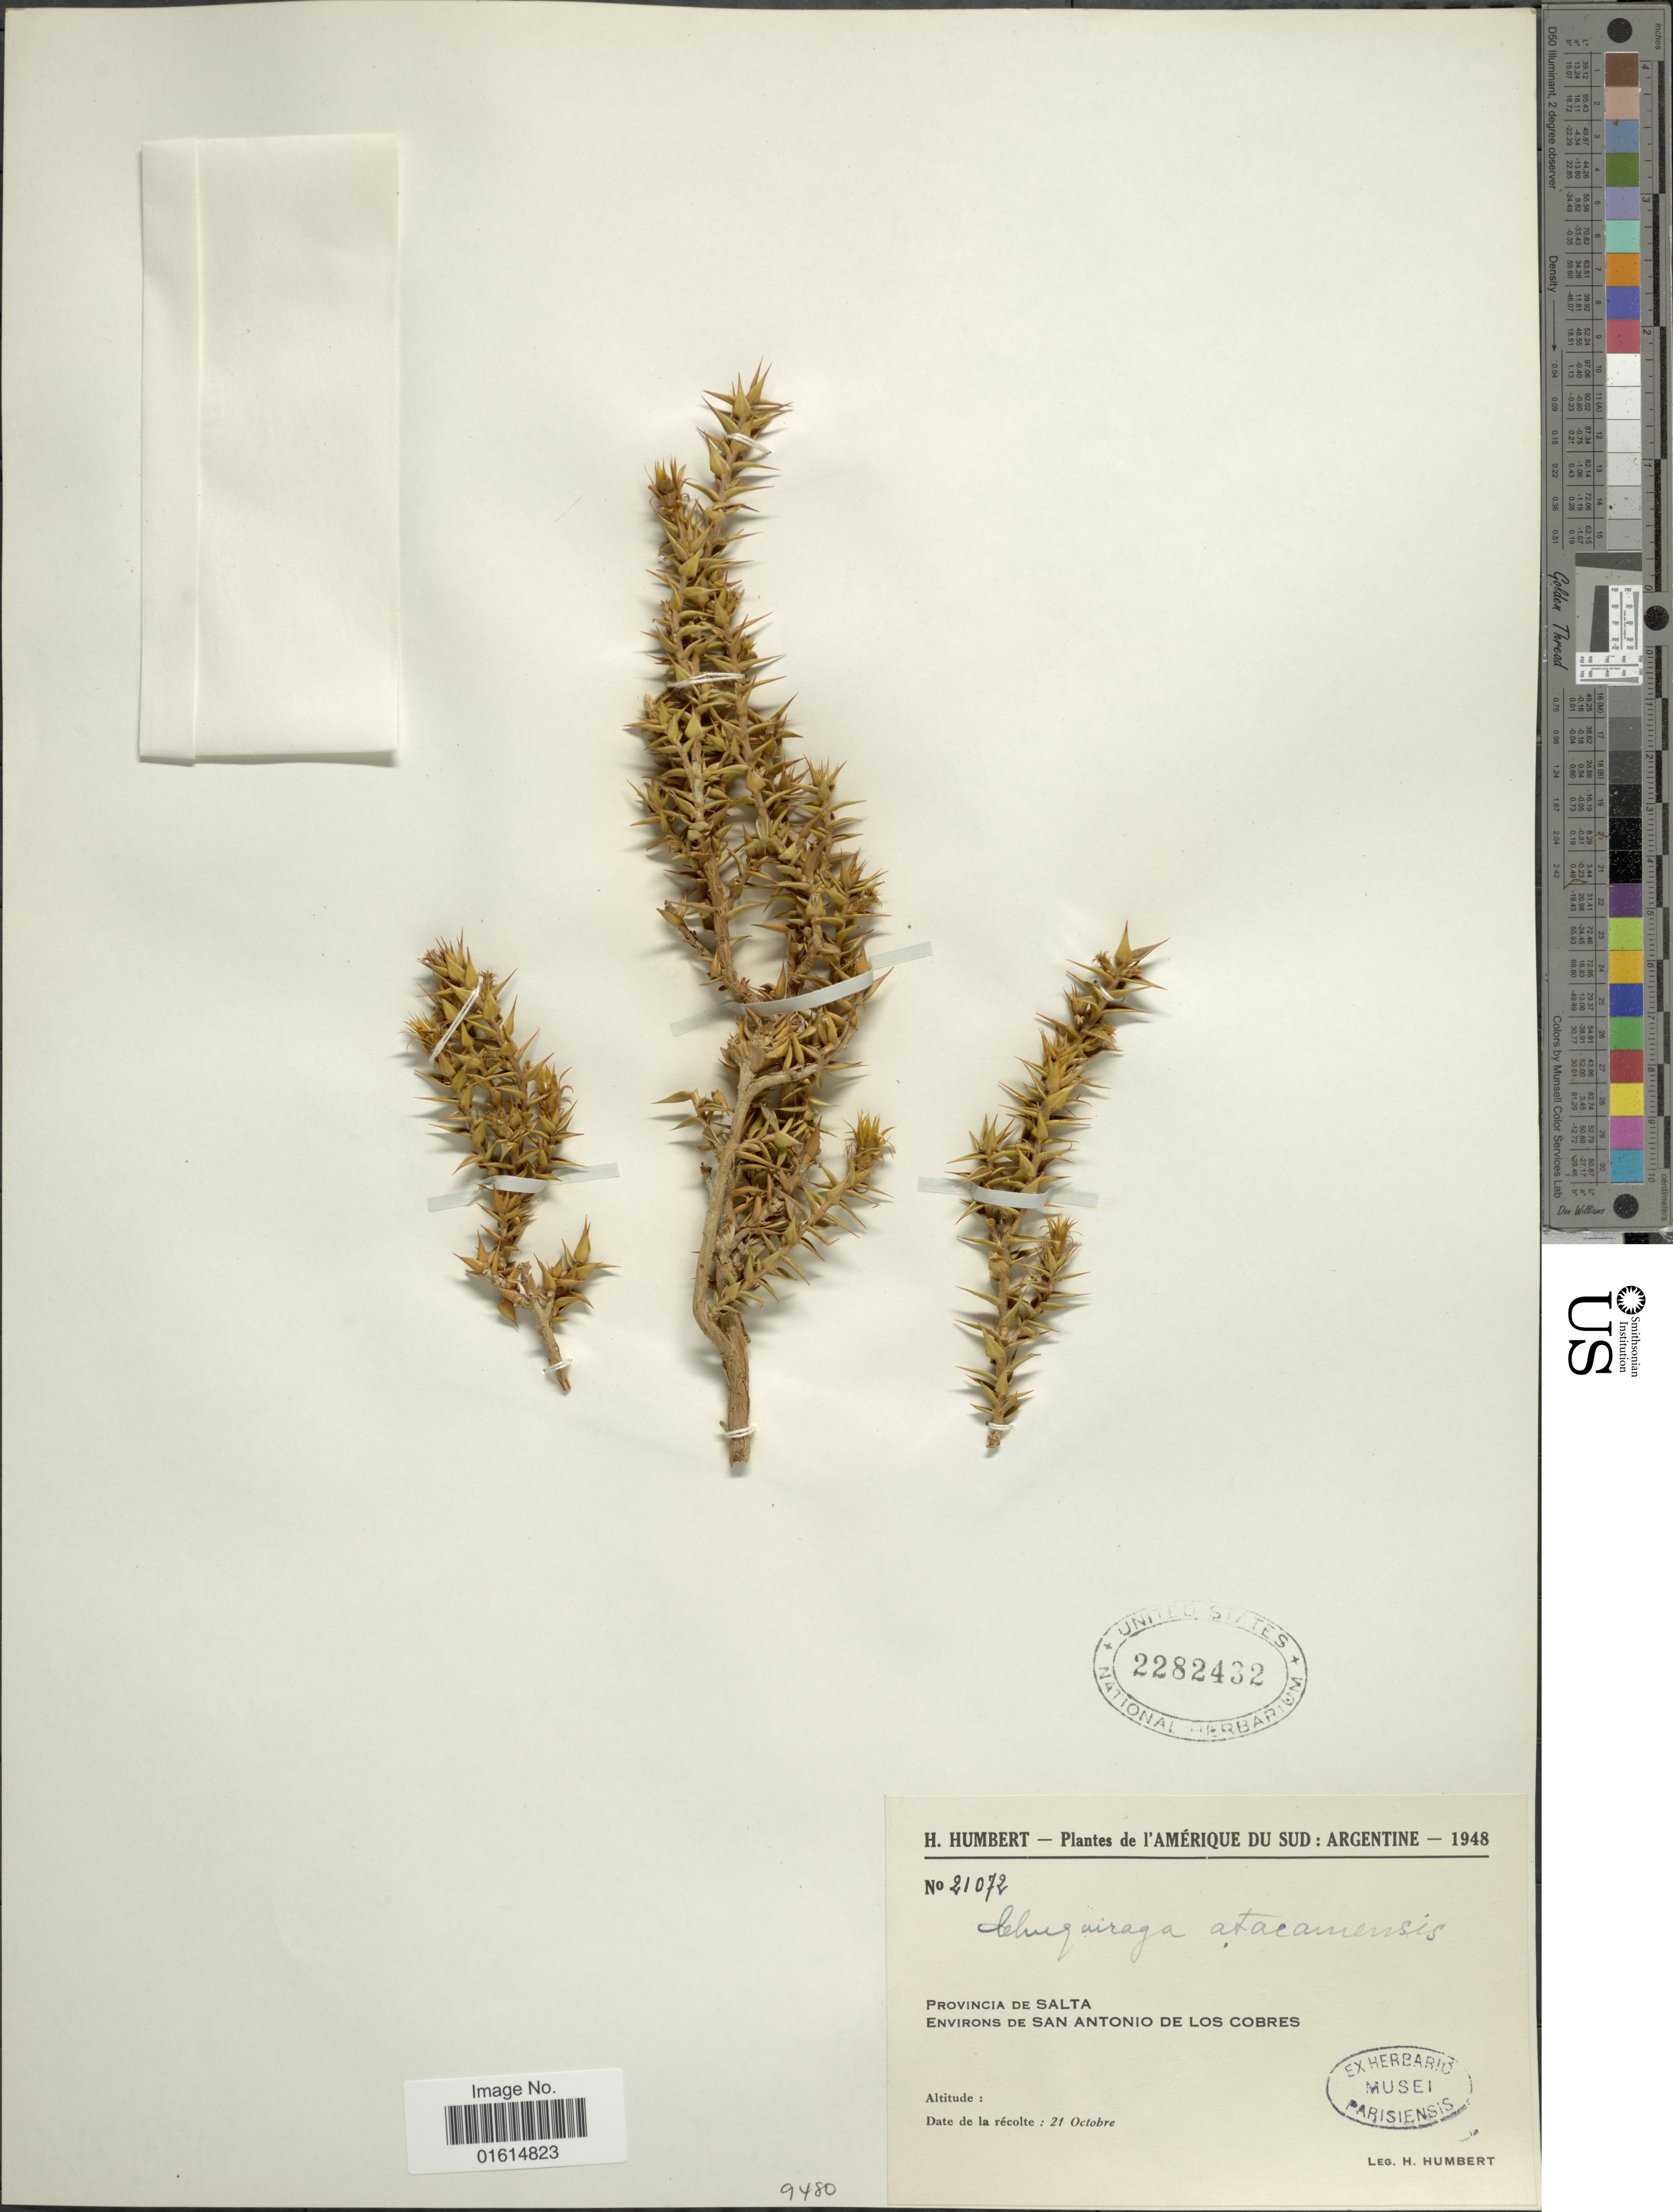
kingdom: Plantae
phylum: Tracheophyta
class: Magnoliopsida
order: Asterales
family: Asteraceae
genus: Chuquiraga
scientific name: Chuquiraga atacamensis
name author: Kuntze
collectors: H. Humbert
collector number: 21072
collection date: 1948-10-21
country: Argentina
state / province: Salta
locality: Environs de San Antonio de Los Cobres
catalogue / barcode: US 2282432